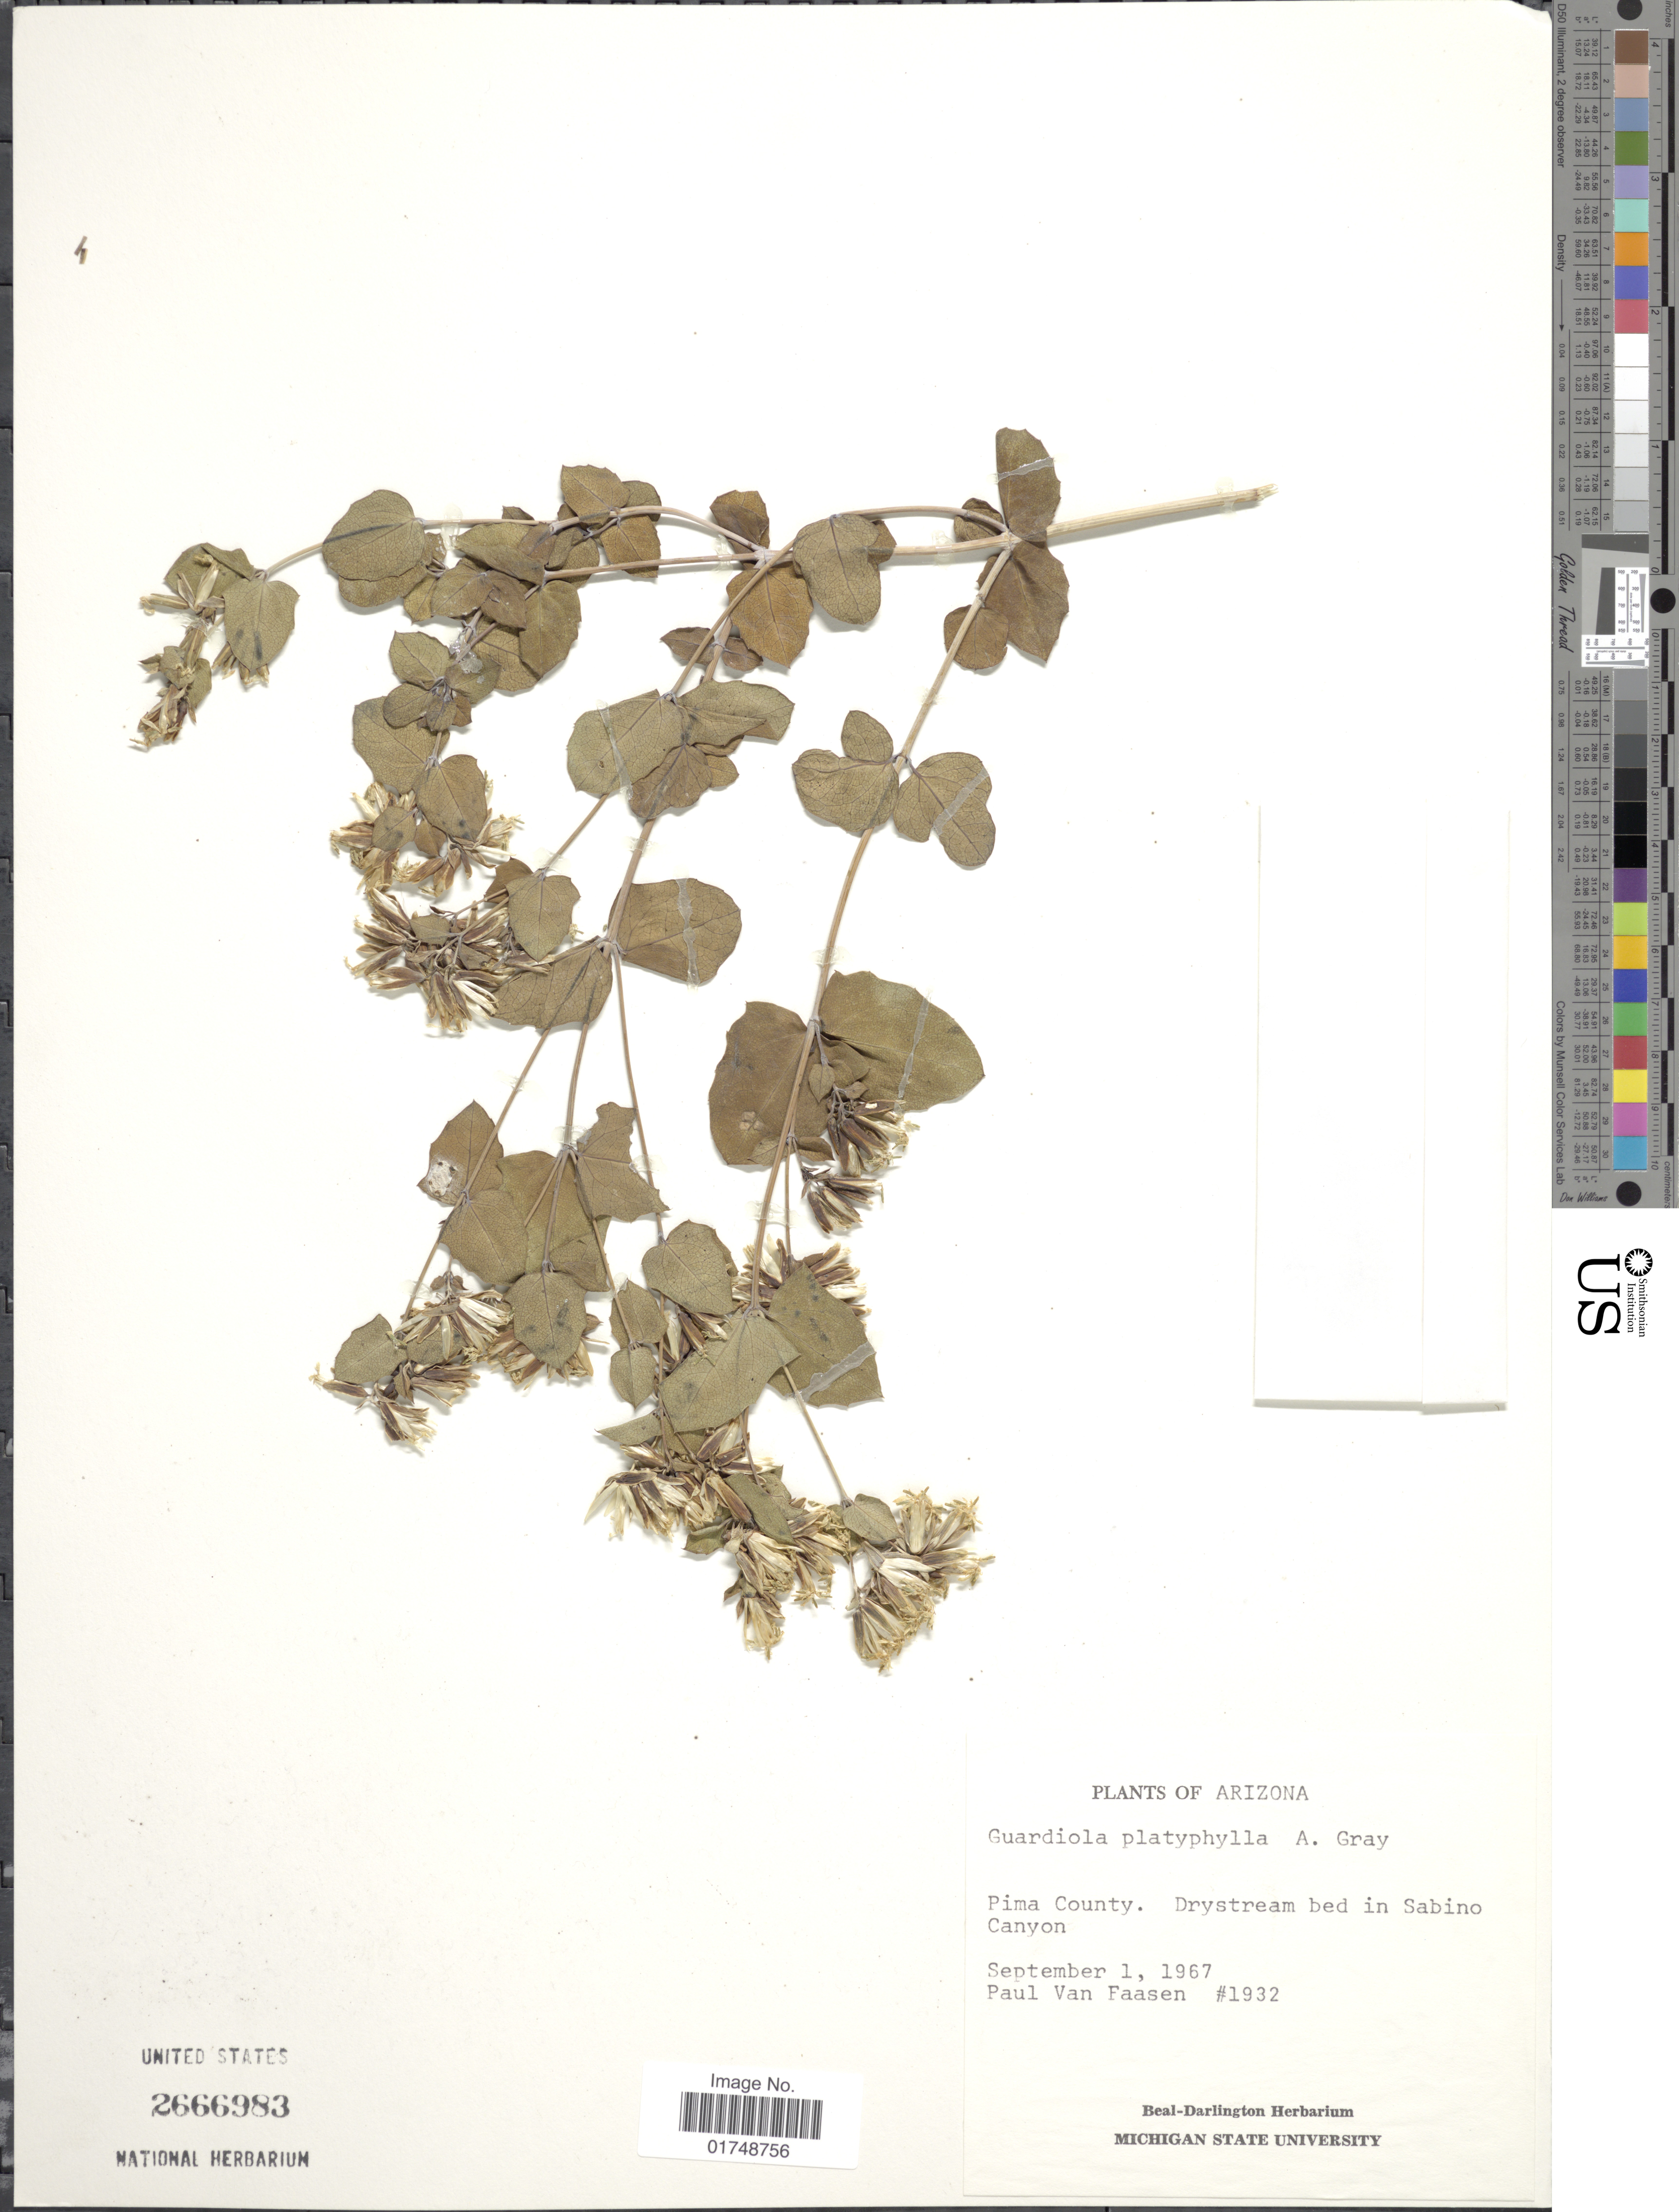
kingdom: Plantae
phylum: Tracheophyta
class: Magnoliopsida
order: Asterales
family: Asteraceae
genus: Guardiola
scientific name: Guardiola platyphylla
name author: A. Gray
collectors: P. Van Faasen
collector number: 1932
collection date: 1967-09-01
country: United States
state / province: Arizona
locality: Pima County. Drystream bed in Sabino Canyon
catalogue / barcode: US 2666983